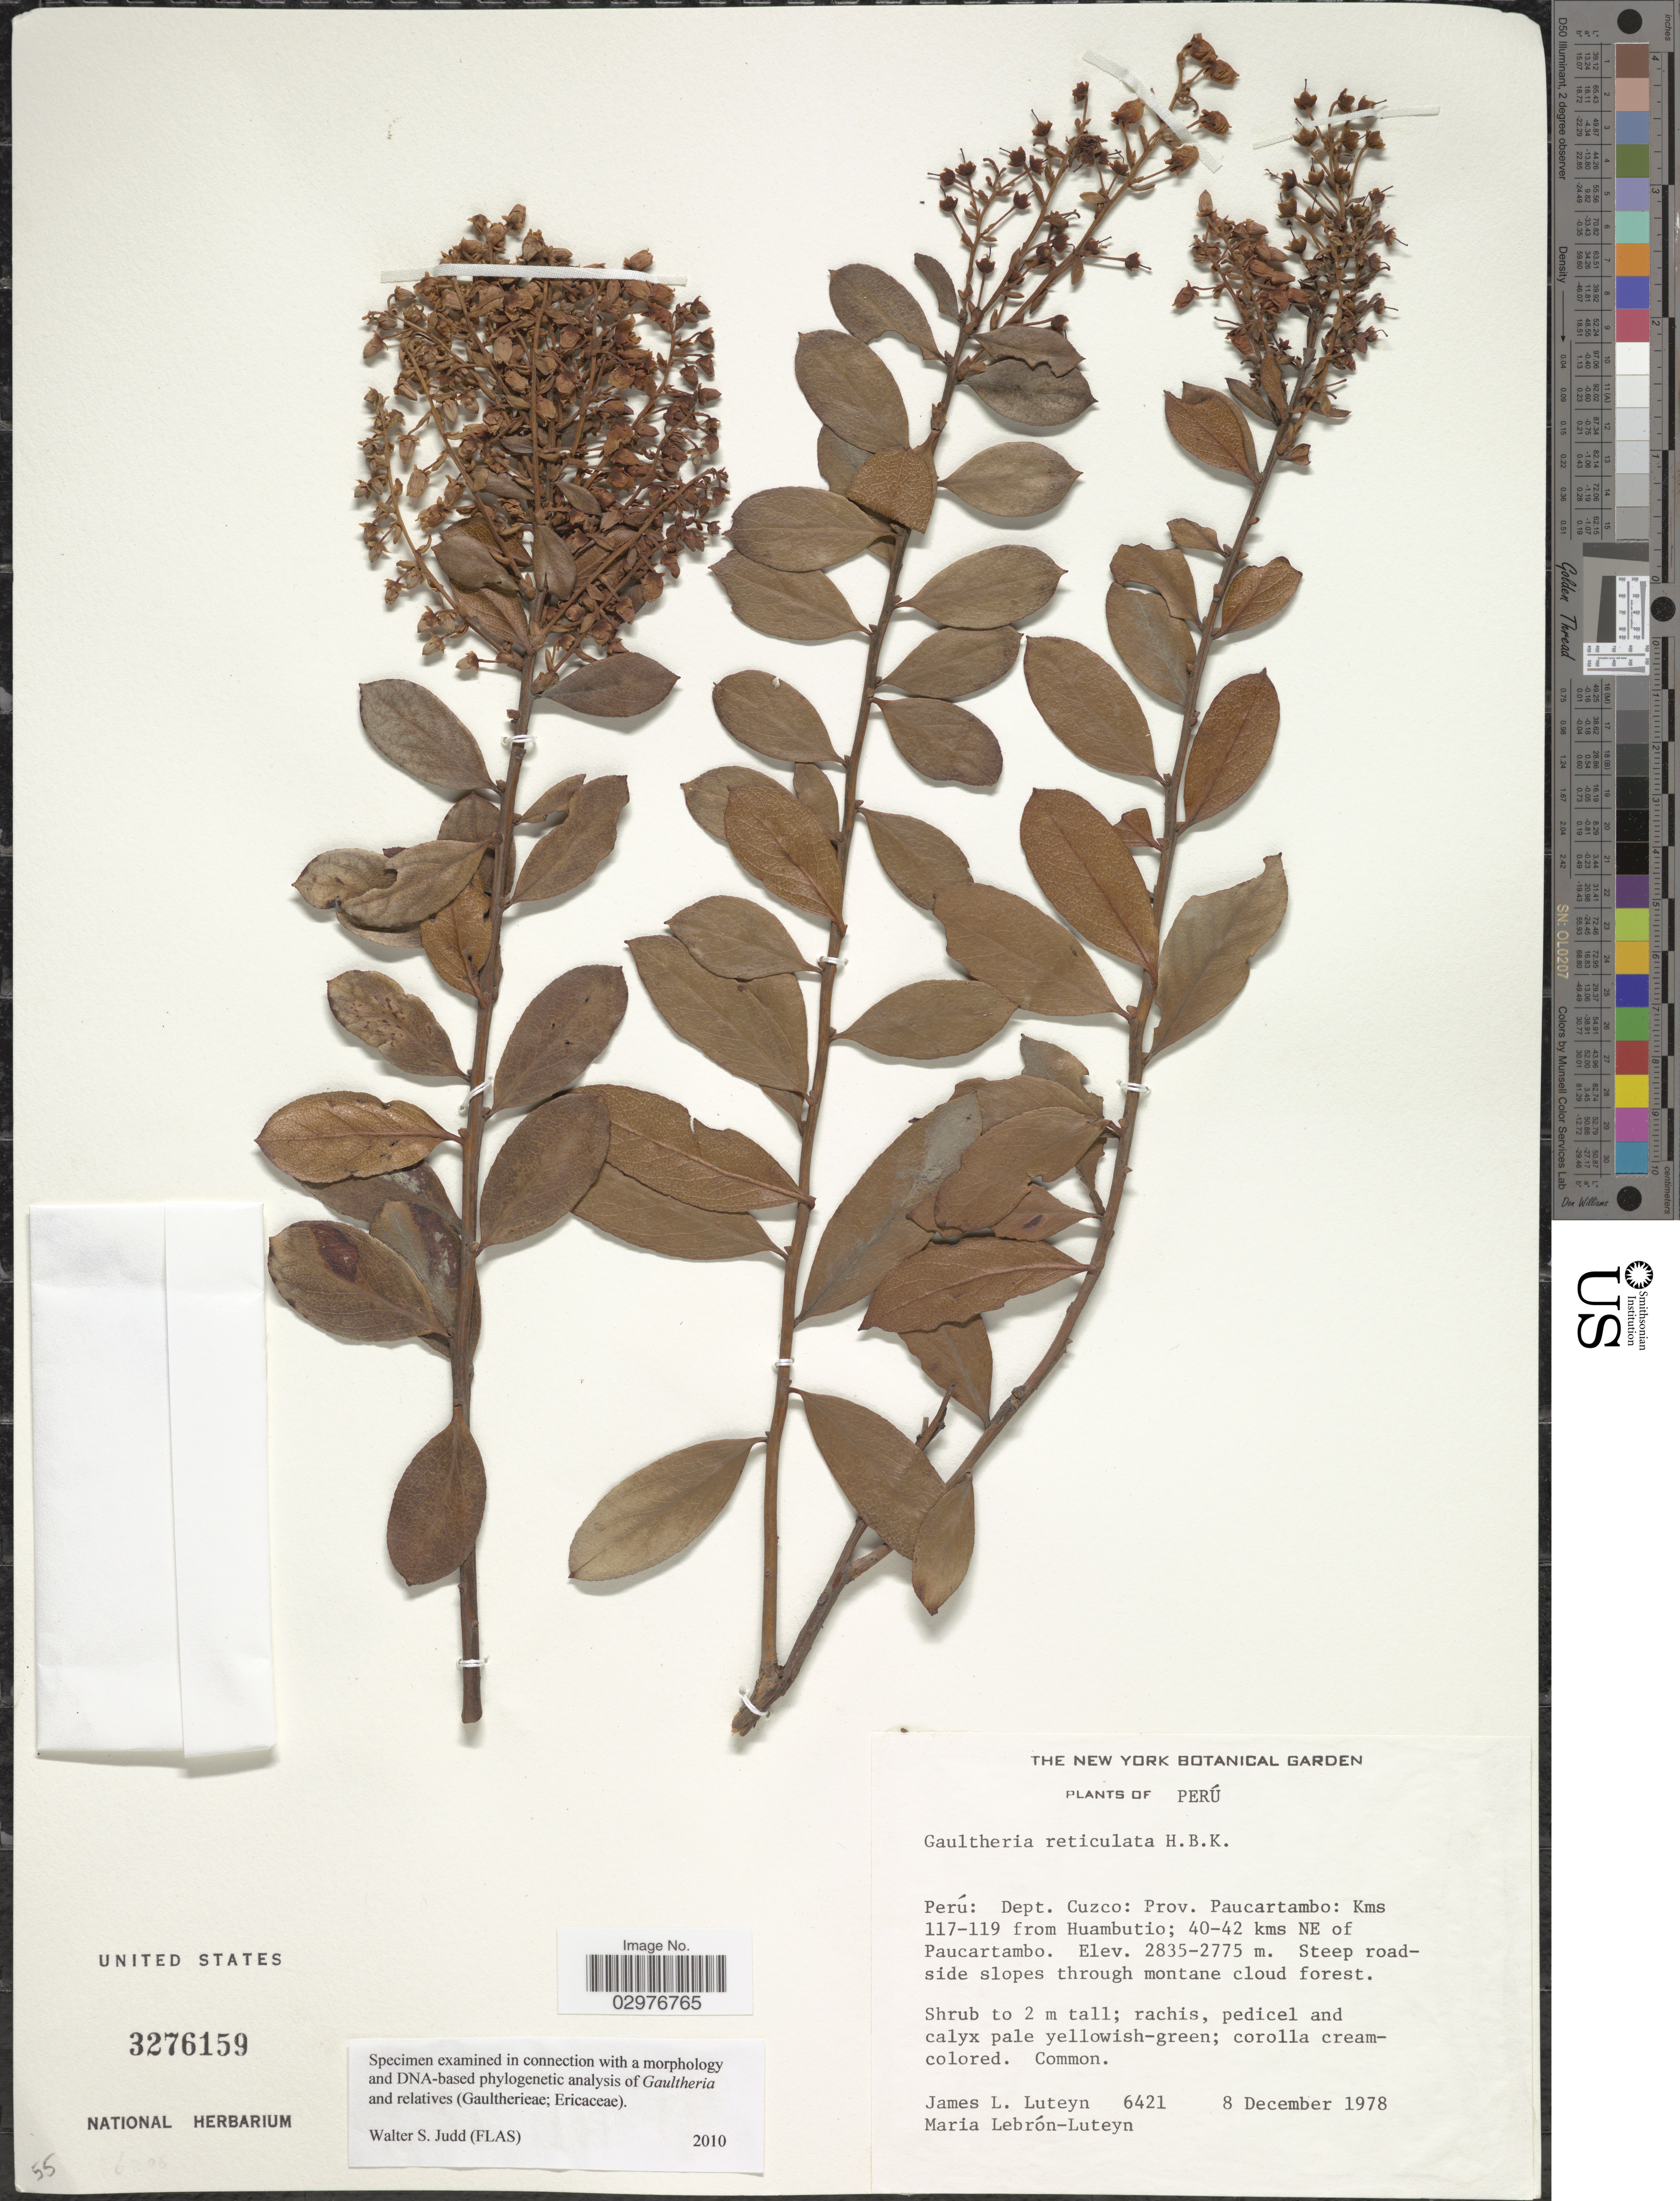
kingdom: Plantae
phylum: Tracheophyta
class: Magnoliopsida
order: Ericales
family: Ericaceae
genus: Gaultheria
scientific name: Gaultheria reticulata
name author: Kunth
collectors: J. Luteyn & M. L. Lebrón-Luteyn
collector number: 6421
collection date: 1978-12-08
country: Peru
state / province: Cusco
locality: Dept. Cuzco: Prov. Paucartambo: Kms 117-119 from Huambutio; 40-42 kms NE of Paucartambo.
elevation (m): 2775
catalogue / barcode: US 3276159